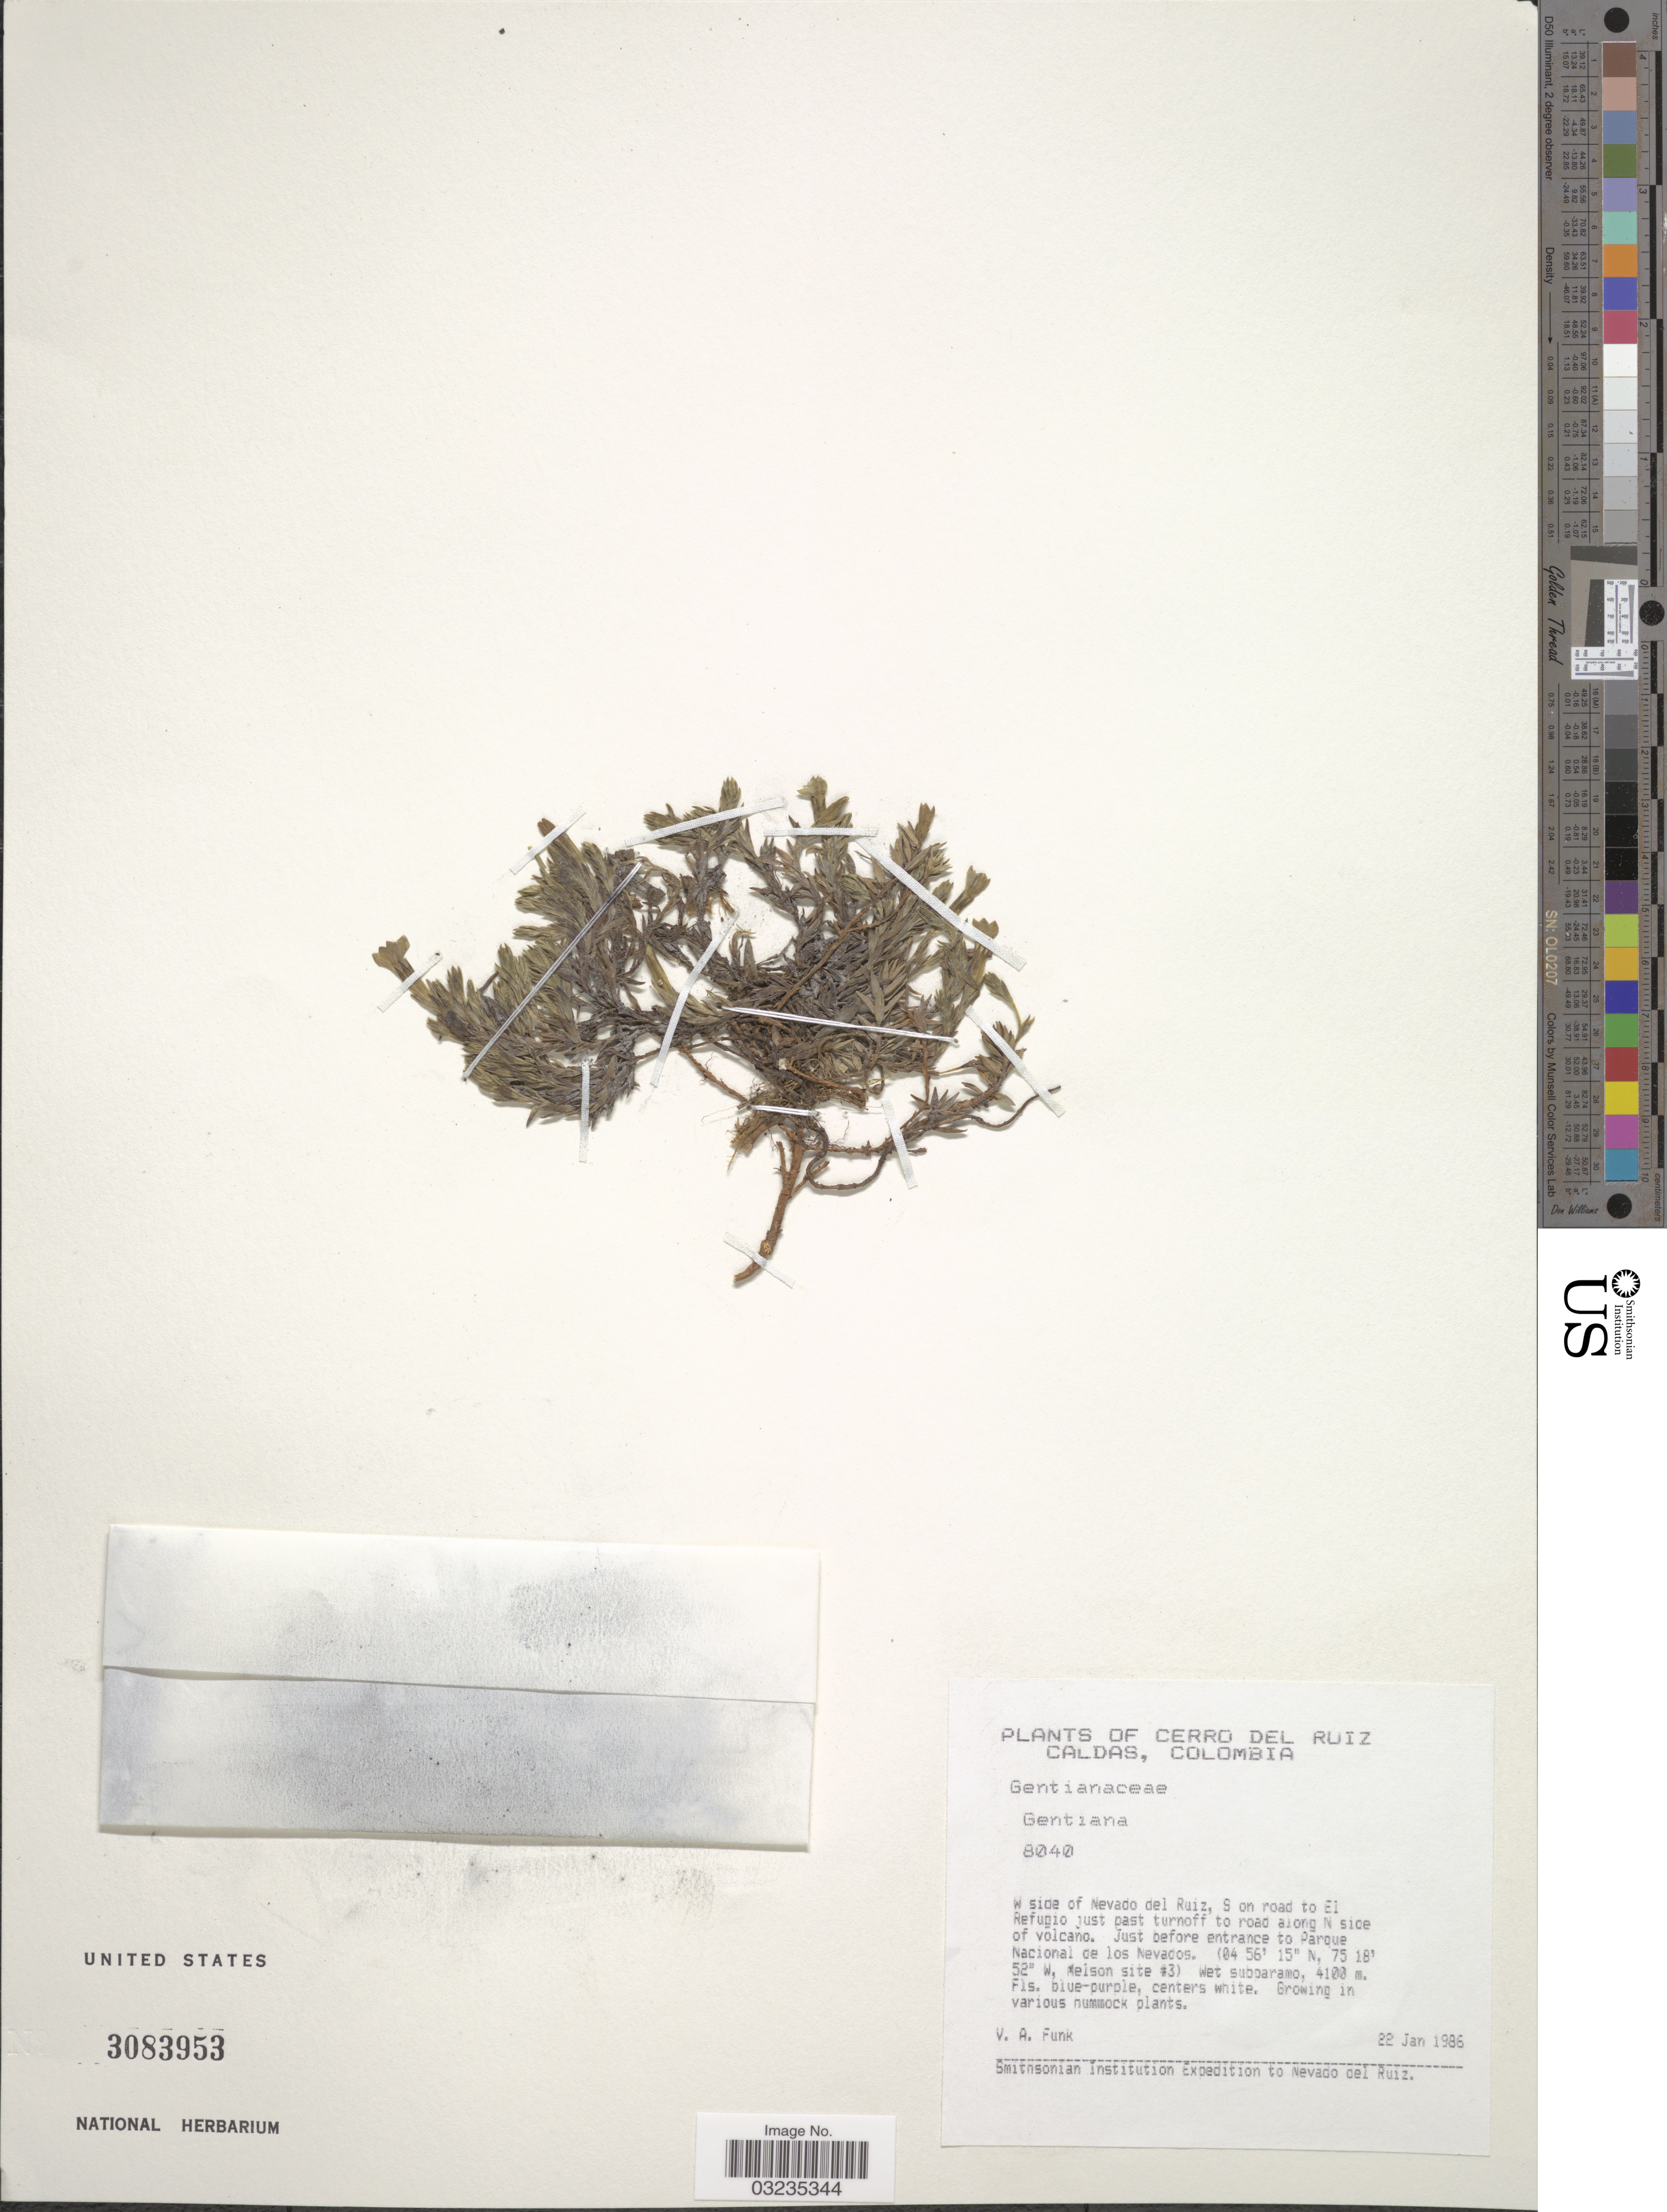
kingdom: Plantae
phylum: Tracheophyta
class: Magnoliopsida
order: Gentianales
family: Gentianaceae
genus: Gentiana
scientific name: Gentiana sp.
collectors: V. Funk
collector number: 8040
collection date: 1986-01-22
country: Colombia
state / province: Caldas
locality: Cerro del Ruiz. W side of Nevado del Ruiz, S on road to El Refugio just past turnoff to road along N side of volcano. Just before entrance to Parque Nacional de los Nevados.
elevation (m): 4100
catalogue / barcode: US 3083953